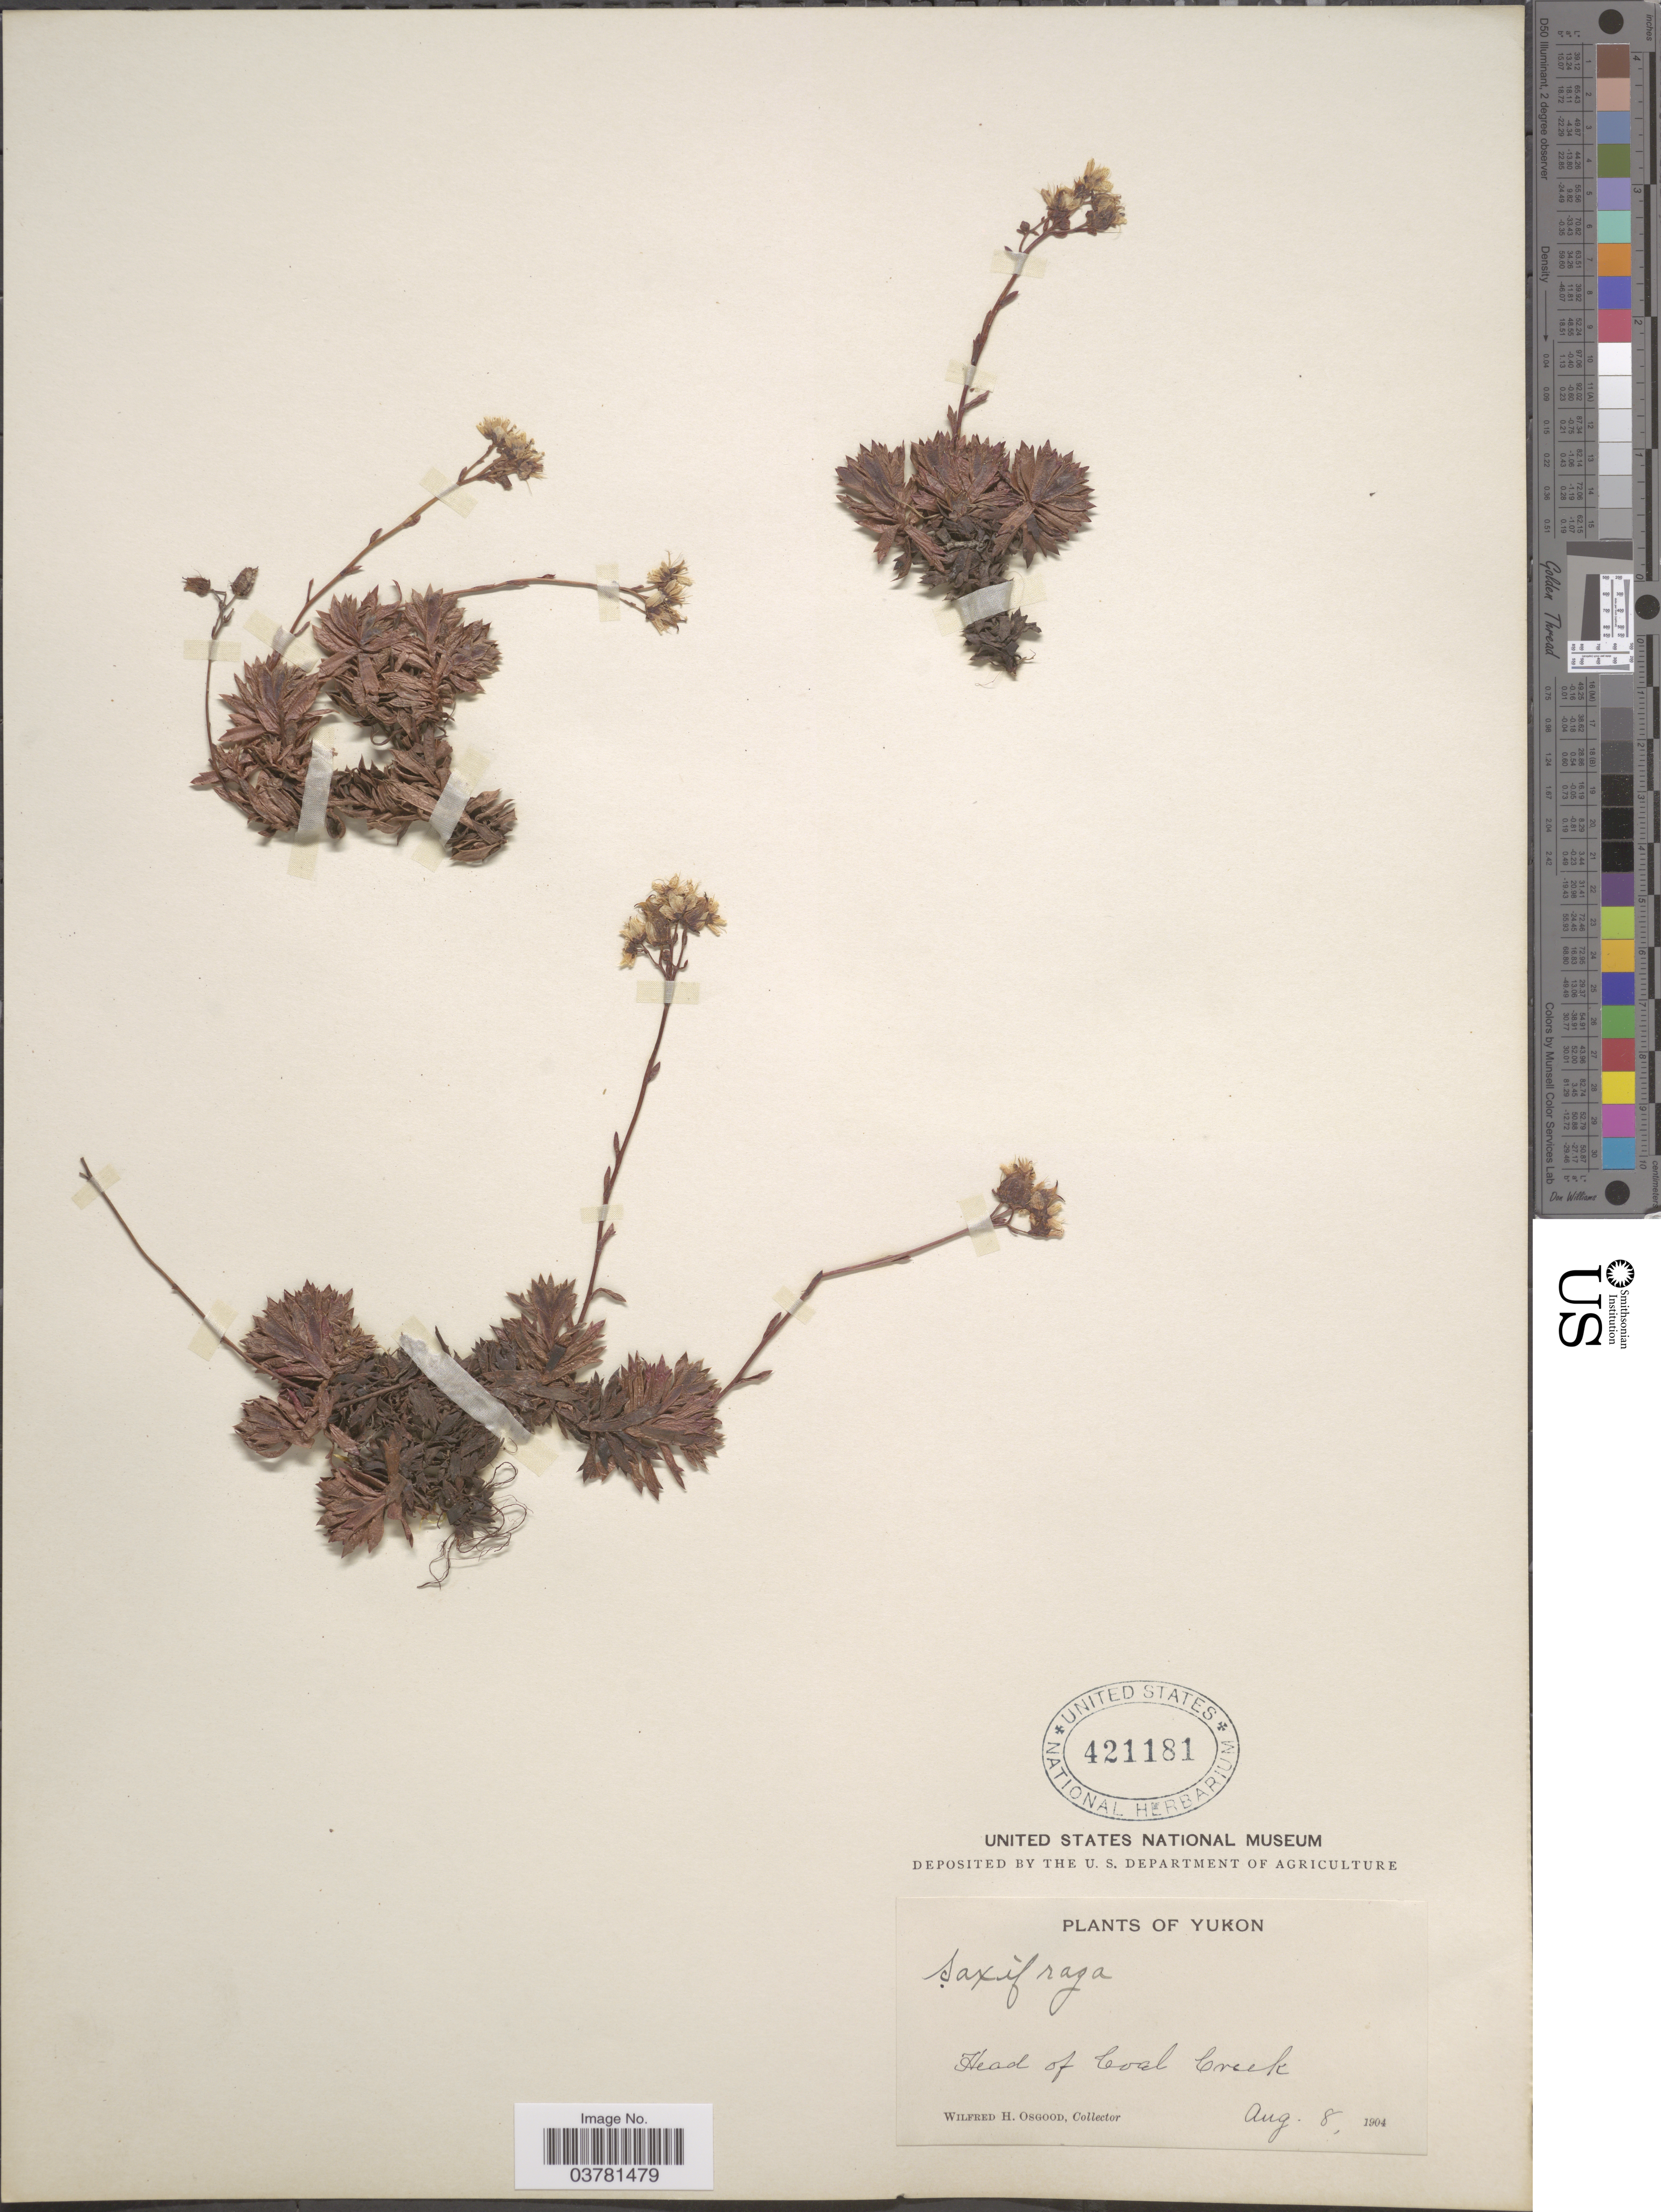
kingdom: Plantae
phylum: Tracheophyta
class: Magnoliopsida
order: Saxifragales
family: Saxifragaceae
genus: Saxifraga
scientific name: Saxifraga tricuspidata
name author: Rottb.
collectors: W. Osgood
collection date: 1904-08-08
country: Canada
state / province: Yukon Territory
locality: Yukon. Head of Coal Creek.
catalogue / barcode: US 421181